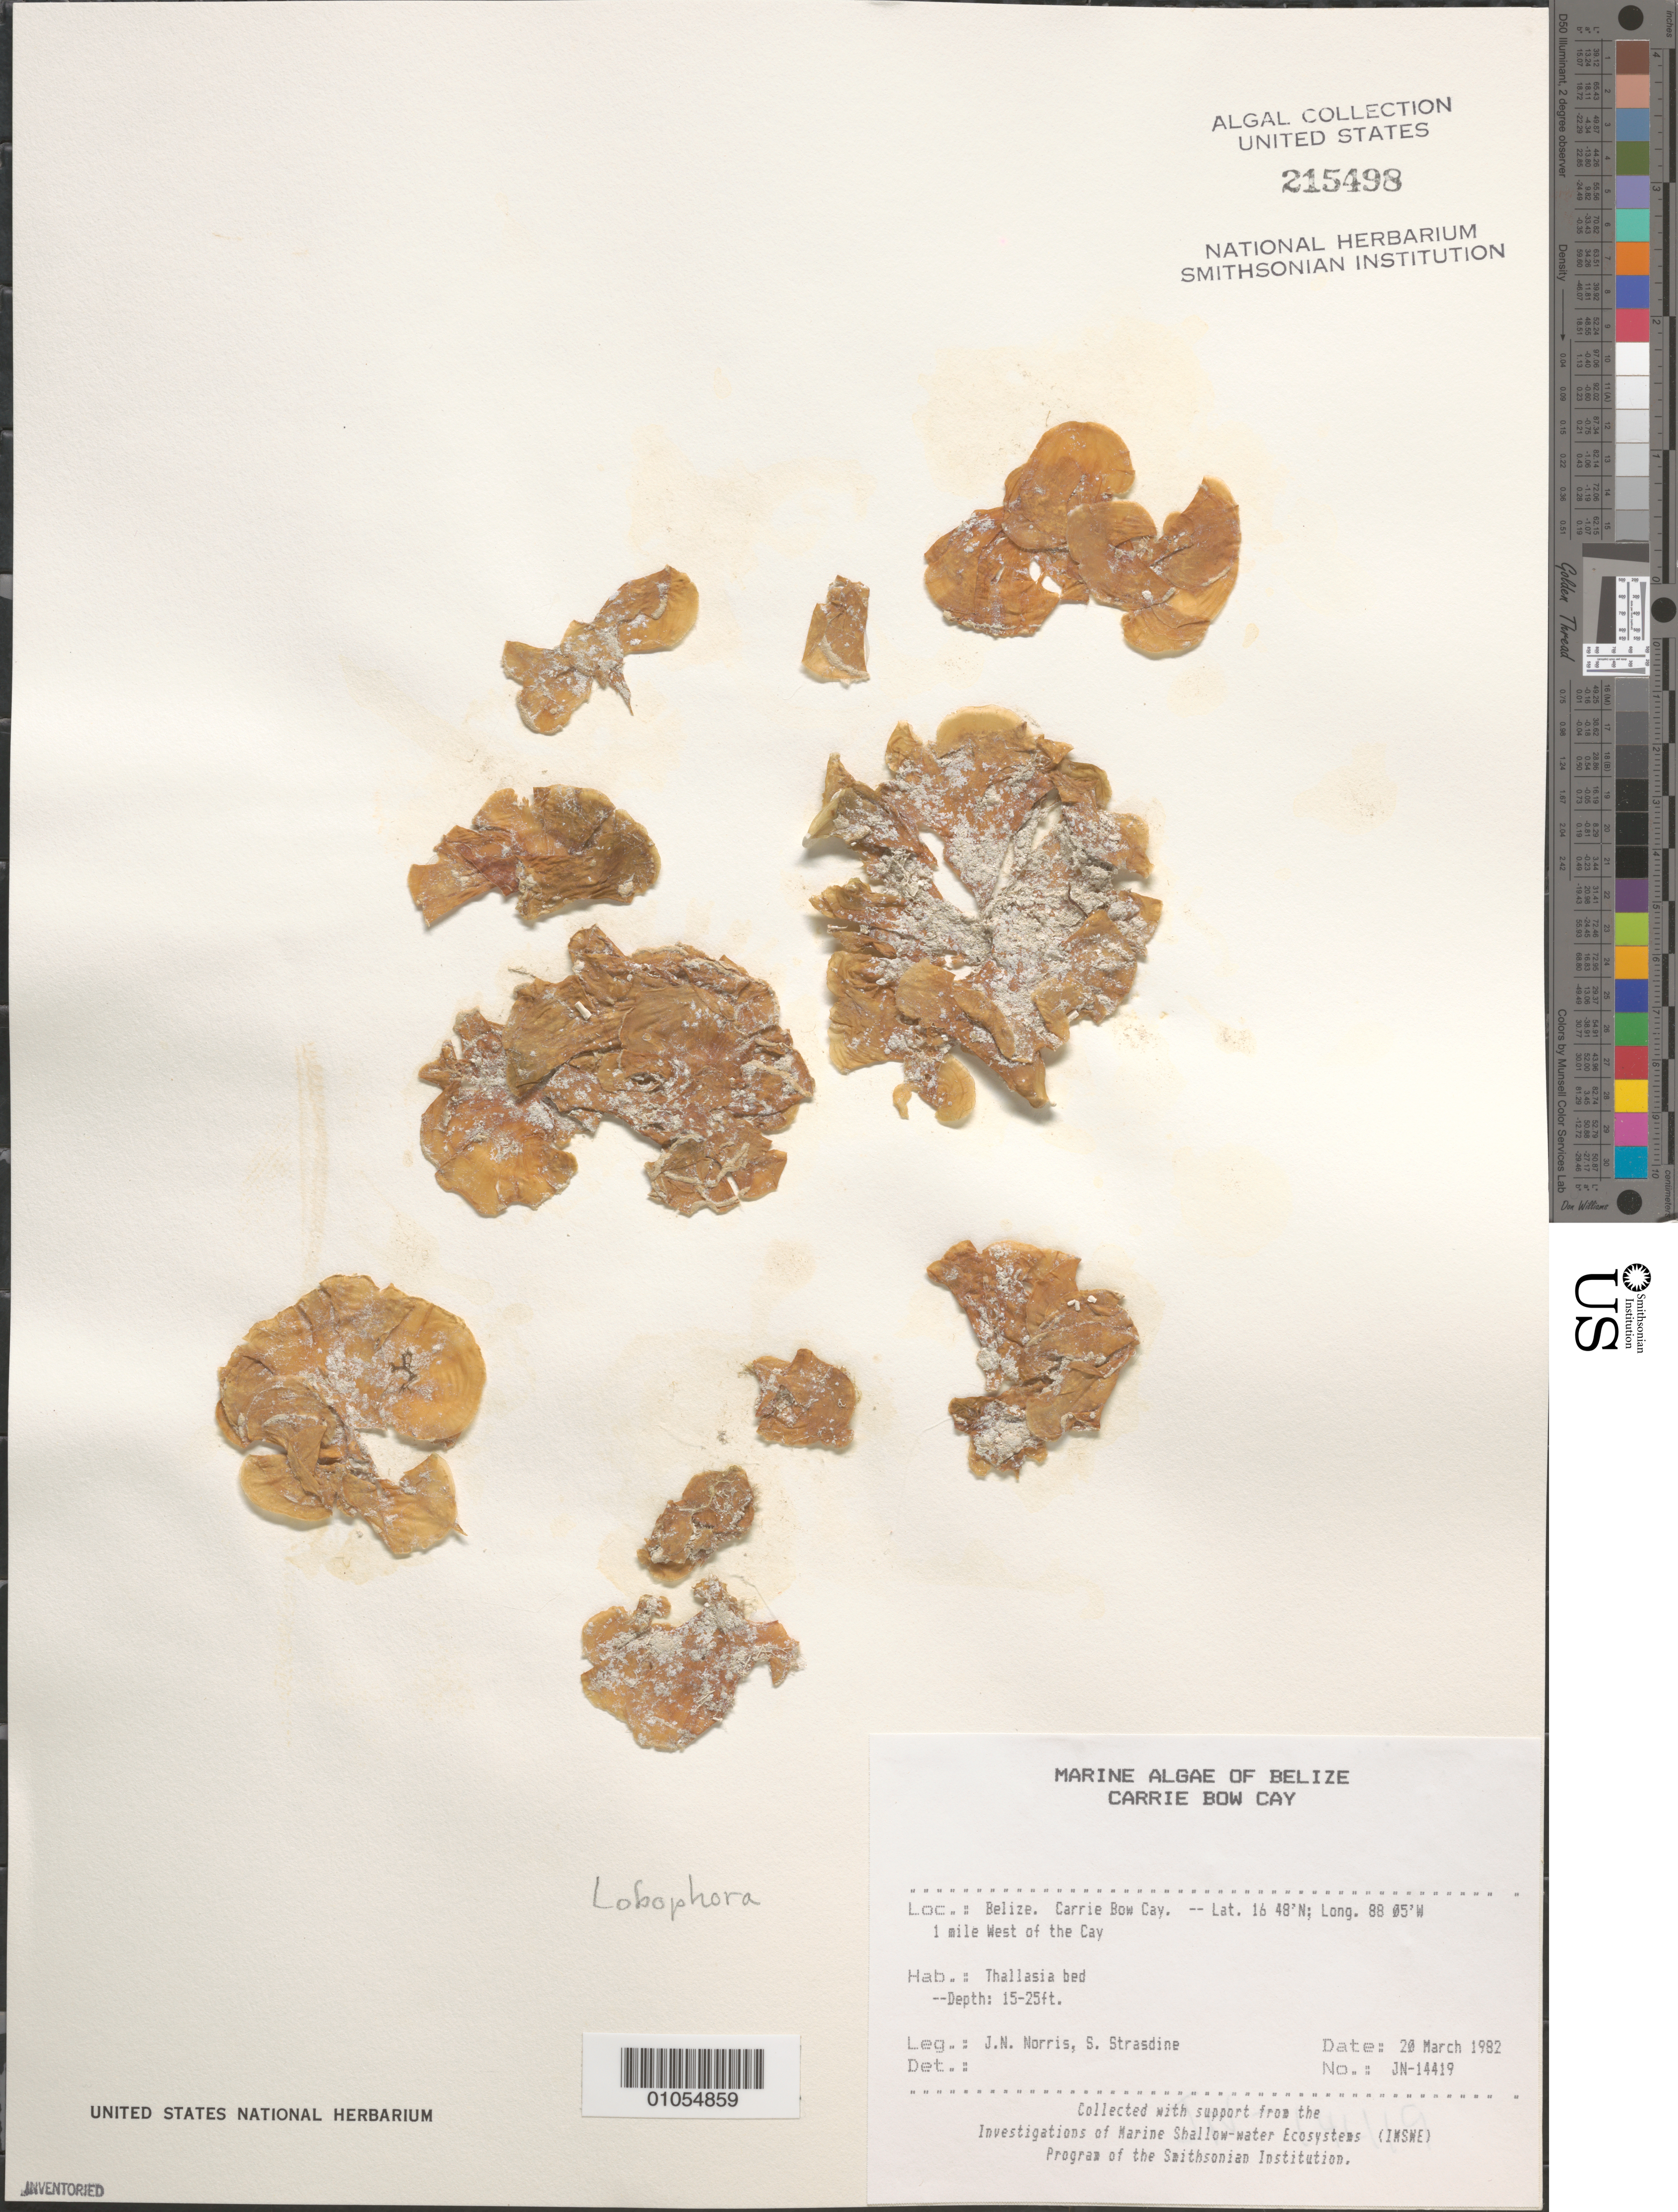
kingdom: Chromista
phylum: Ochrophyta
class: Phaeophyceae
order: Dictyotales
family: Dictyotaceae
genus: Lobophora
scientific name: Lobophora sp.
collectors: J. N. Norris & S. Strasdine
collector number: JN-14419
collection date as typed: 20 Mar 1982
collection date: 1982-03-20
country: Belize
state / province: Stann Creek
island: Carrie Bow Cay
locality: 1 mile west of the cay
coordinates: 16 48'N, 88 05'W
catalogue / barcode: US 215498